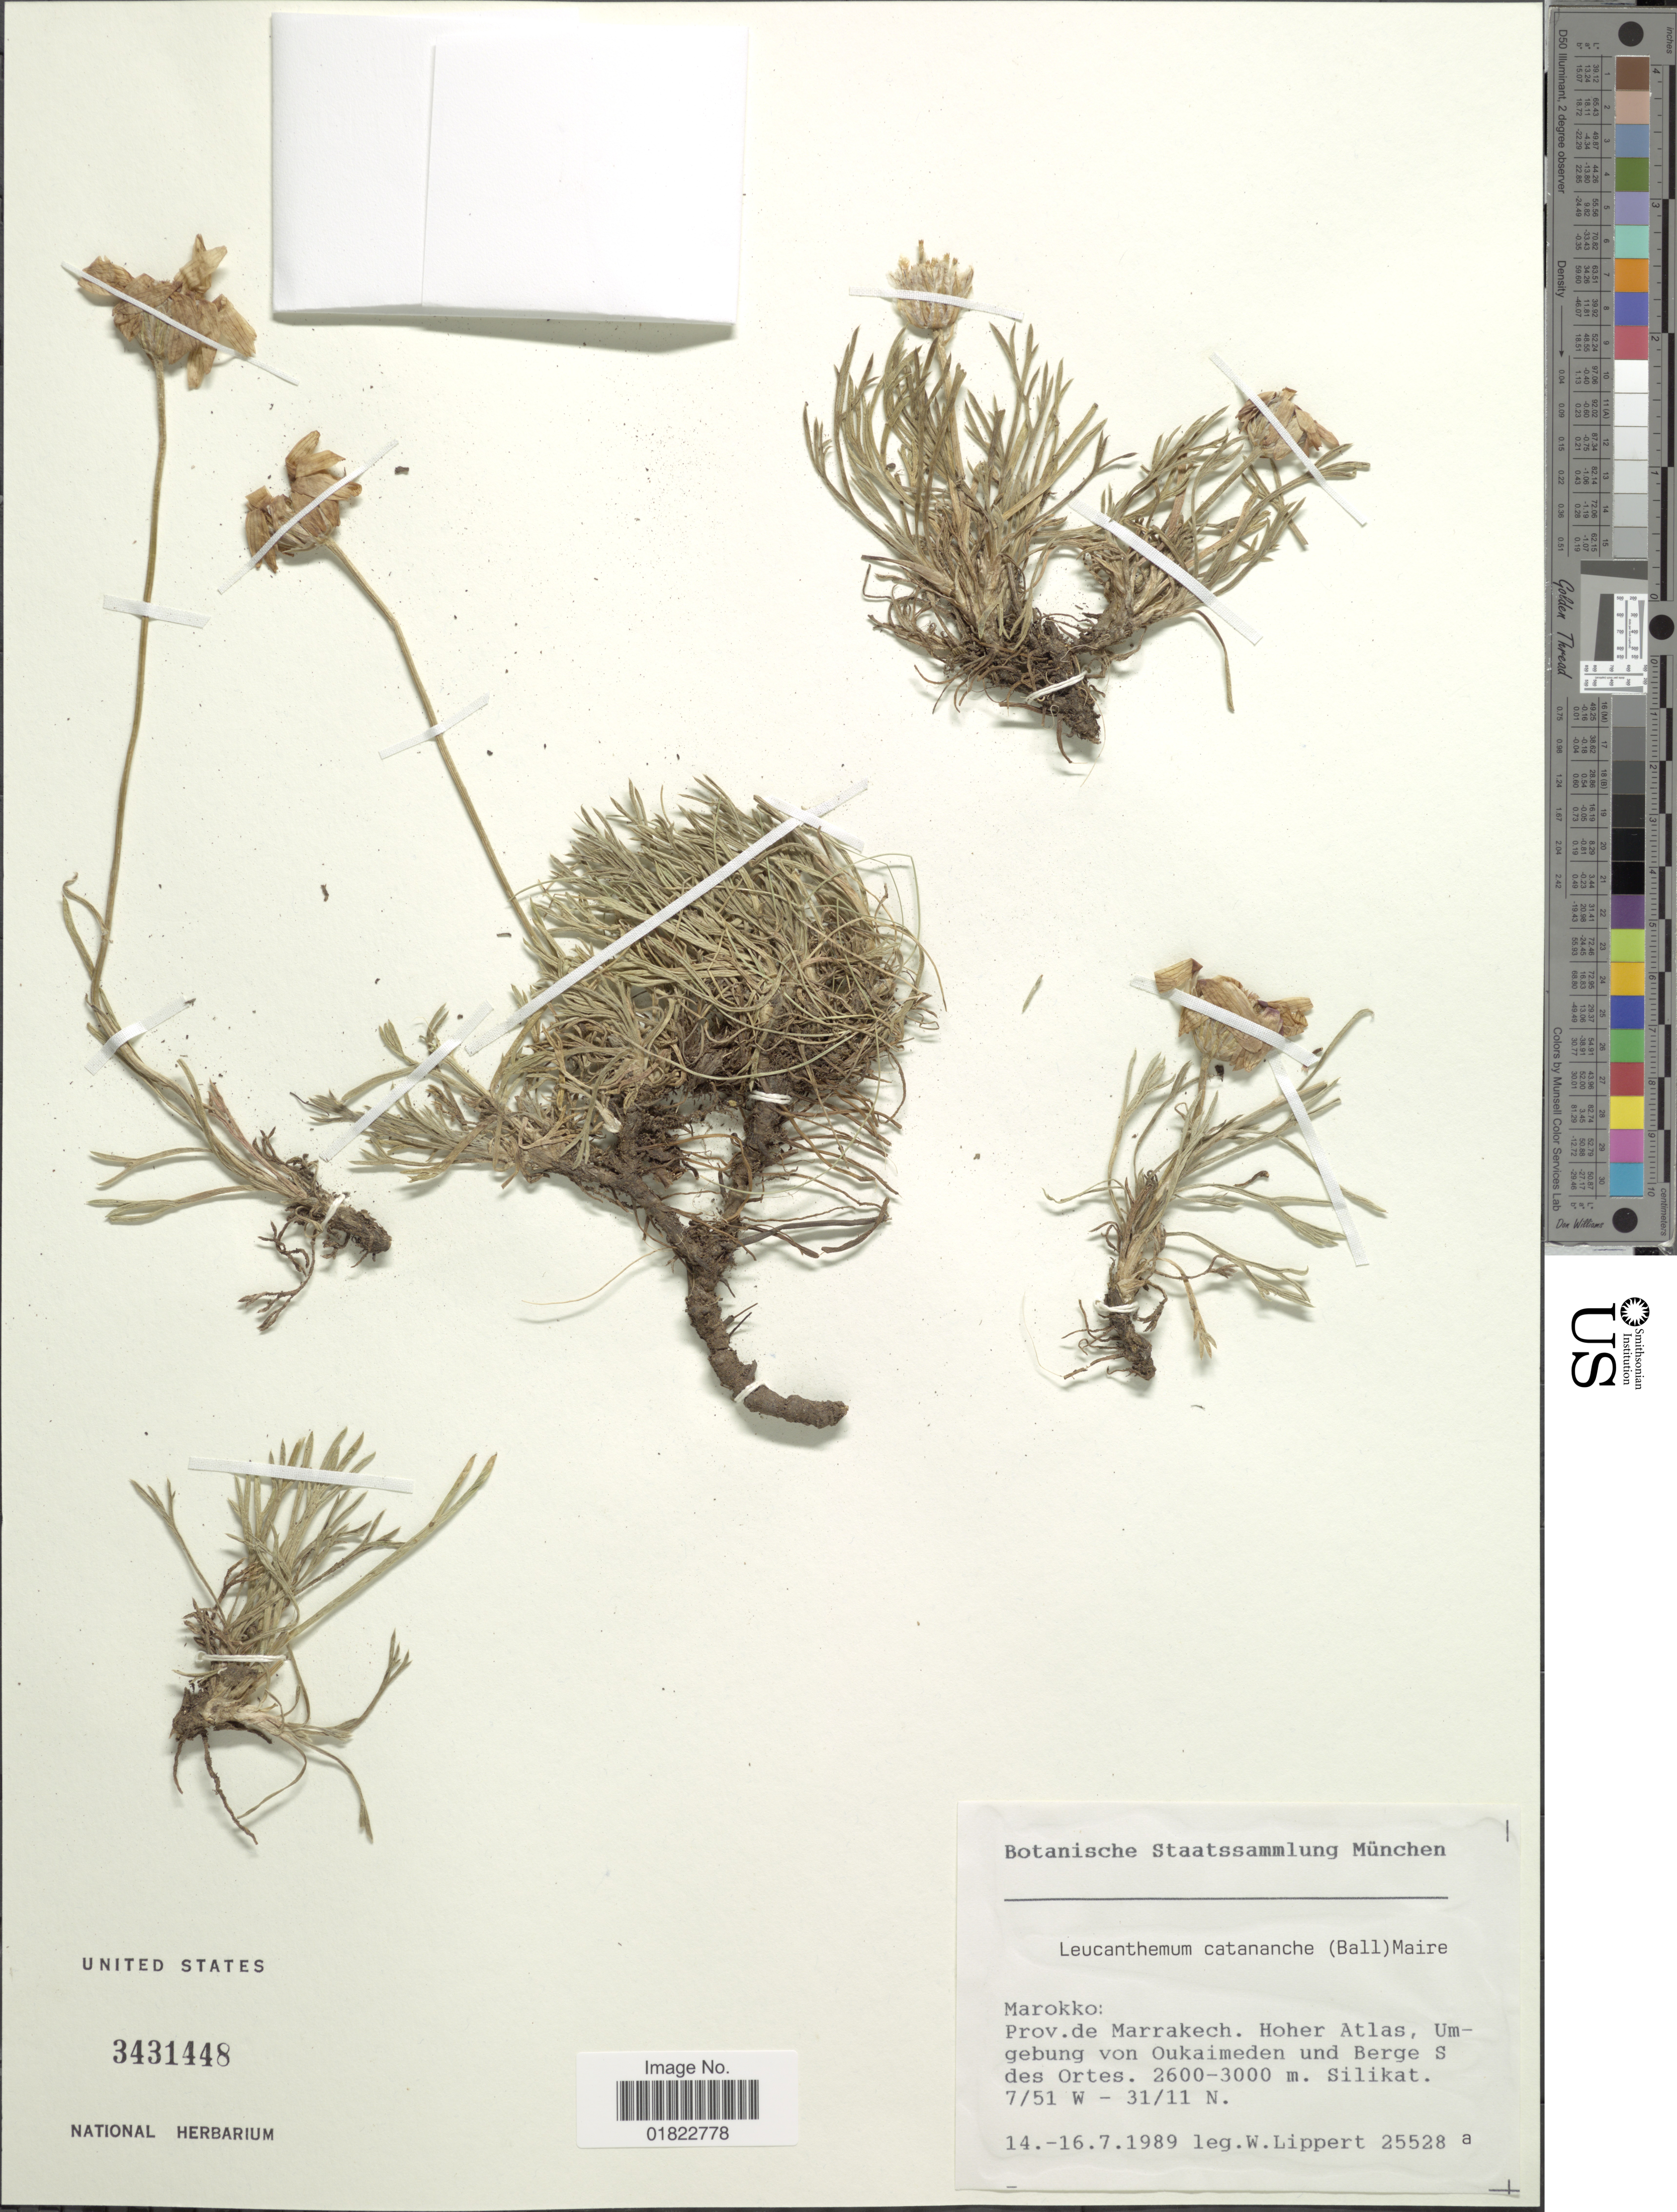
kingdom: Plantae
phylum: Tracheophyta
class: Magnoliopsida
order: Asterales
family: Asteraceae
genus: Leucanthemum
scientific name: Leucanthemum catananche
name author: (Ball) Maire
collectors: W. Lippert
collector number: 25528a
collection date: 1989-07-14/1989-07-16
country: Morocco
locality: Prov. de Marrakech. Hoher Atlas. Umgebung von Oukaimeden, und Berge S des Ortes. Silikat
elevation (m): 2600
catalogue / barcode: US 3431448